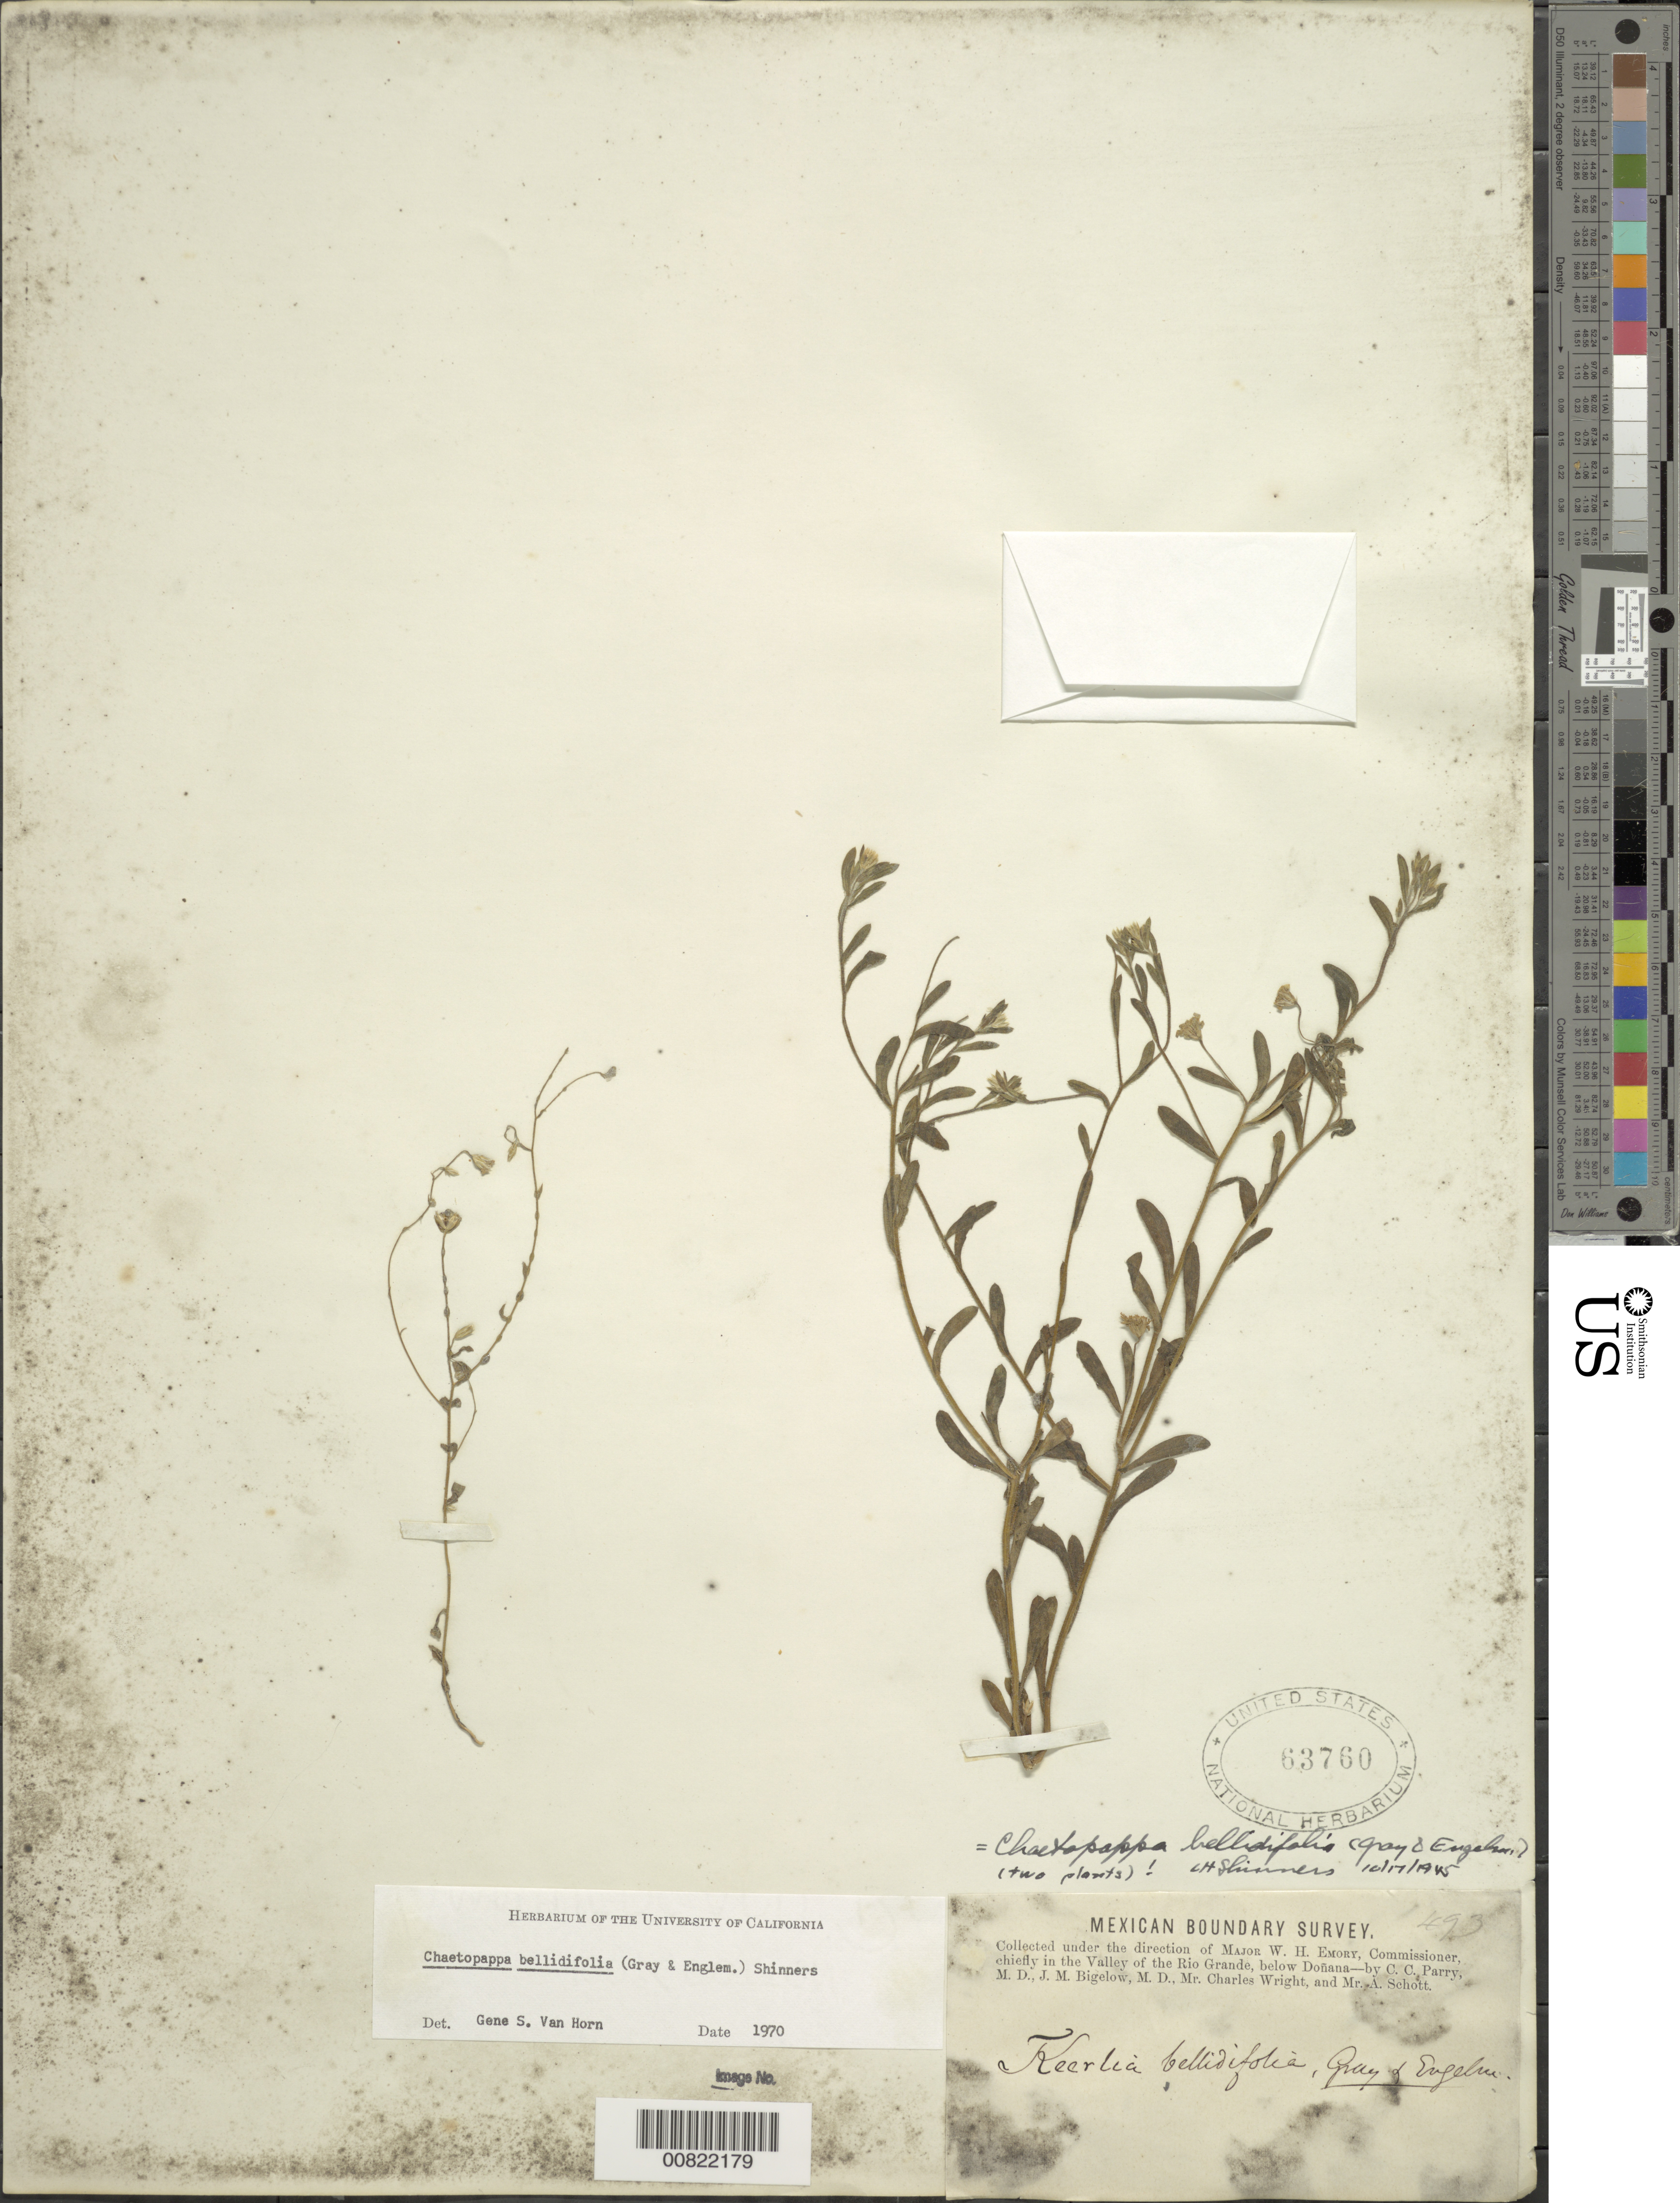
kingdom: Plantae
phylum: Tracheophyta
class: Magnoliopsida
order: Asterales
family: Asteraceae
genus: Chaetopappa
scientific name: Chaetopappa bellidifolia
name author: (A. Gray) Shinners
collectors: C. C. Parry, J. M. Bigelow, C. Wright & A. C. V. Schott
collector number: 493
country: United States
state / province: New Mexico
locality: Valley of the Rio Grande, below Doñana, New Mexico.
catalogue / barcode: US 63760